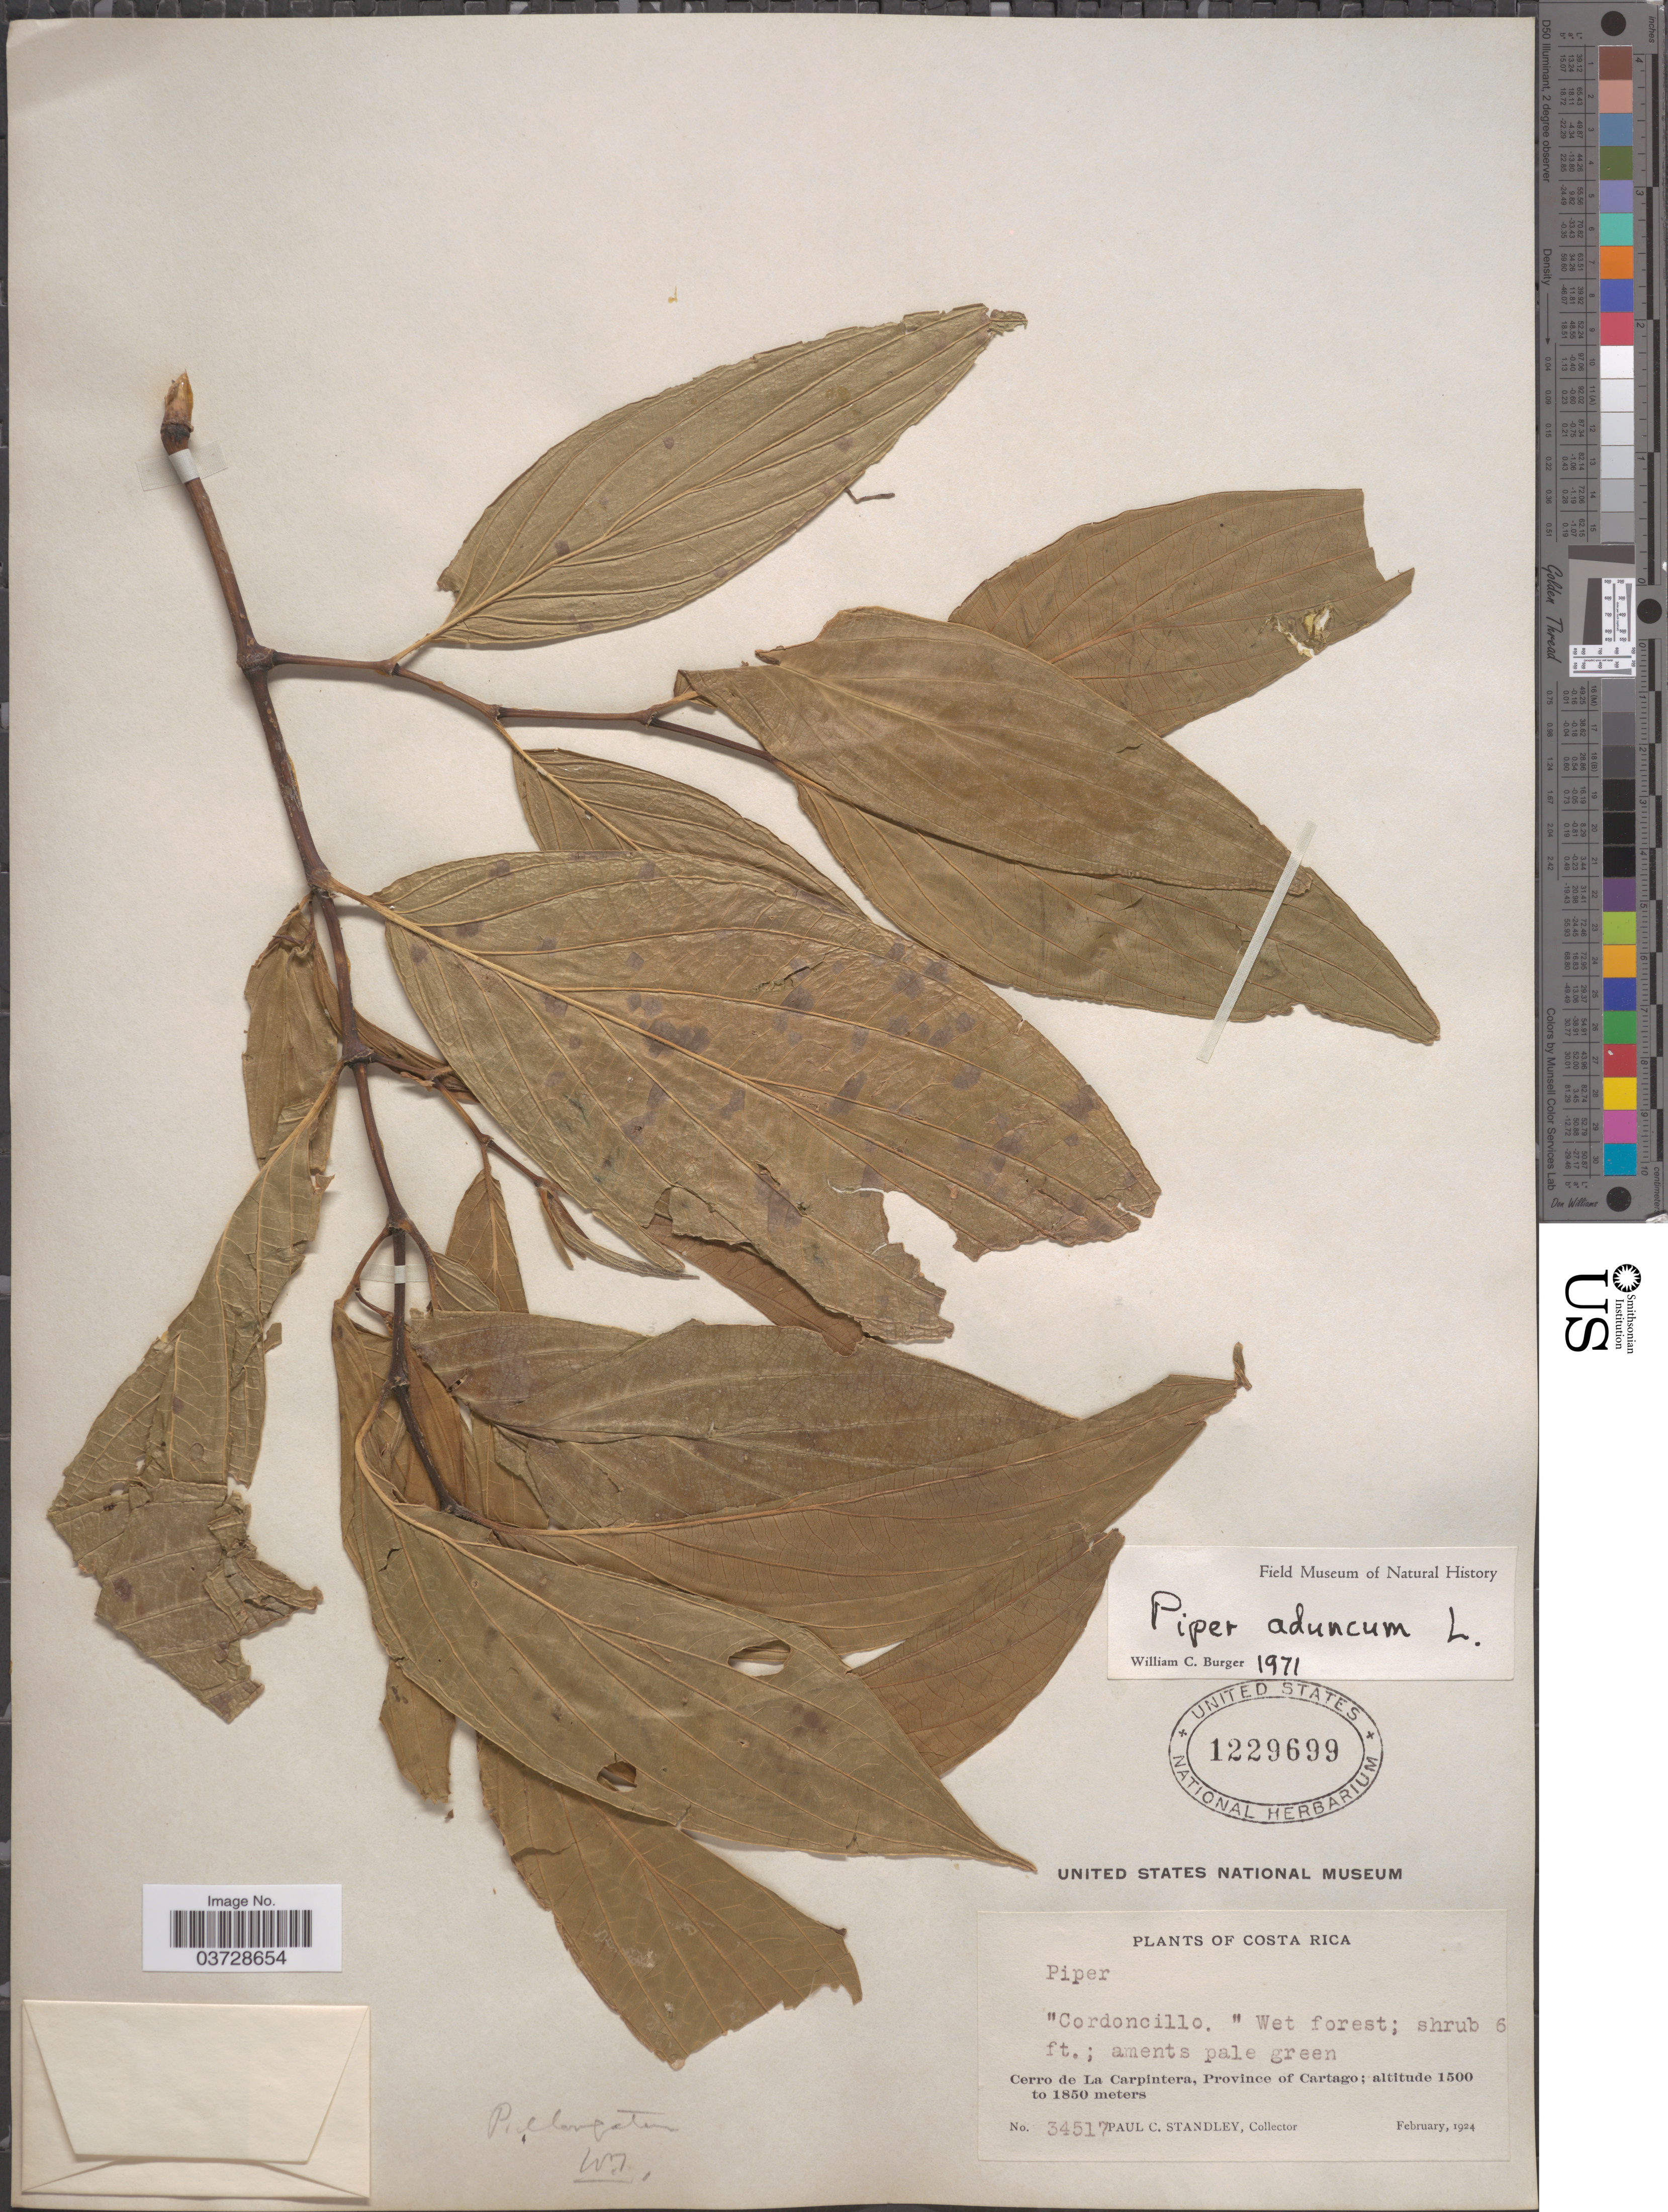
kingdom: Plantae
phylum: Tracheophyta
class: Magnoliopsida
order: Piperales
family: Piperaceae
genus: Piper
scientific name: Piper aduncum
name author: L.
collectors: P. C. Standley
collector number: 34517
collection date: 1924-02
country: Costa Rica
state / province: Cartago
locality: Cerro de La Carpintera.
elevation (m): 1500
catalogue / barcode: US 1229699